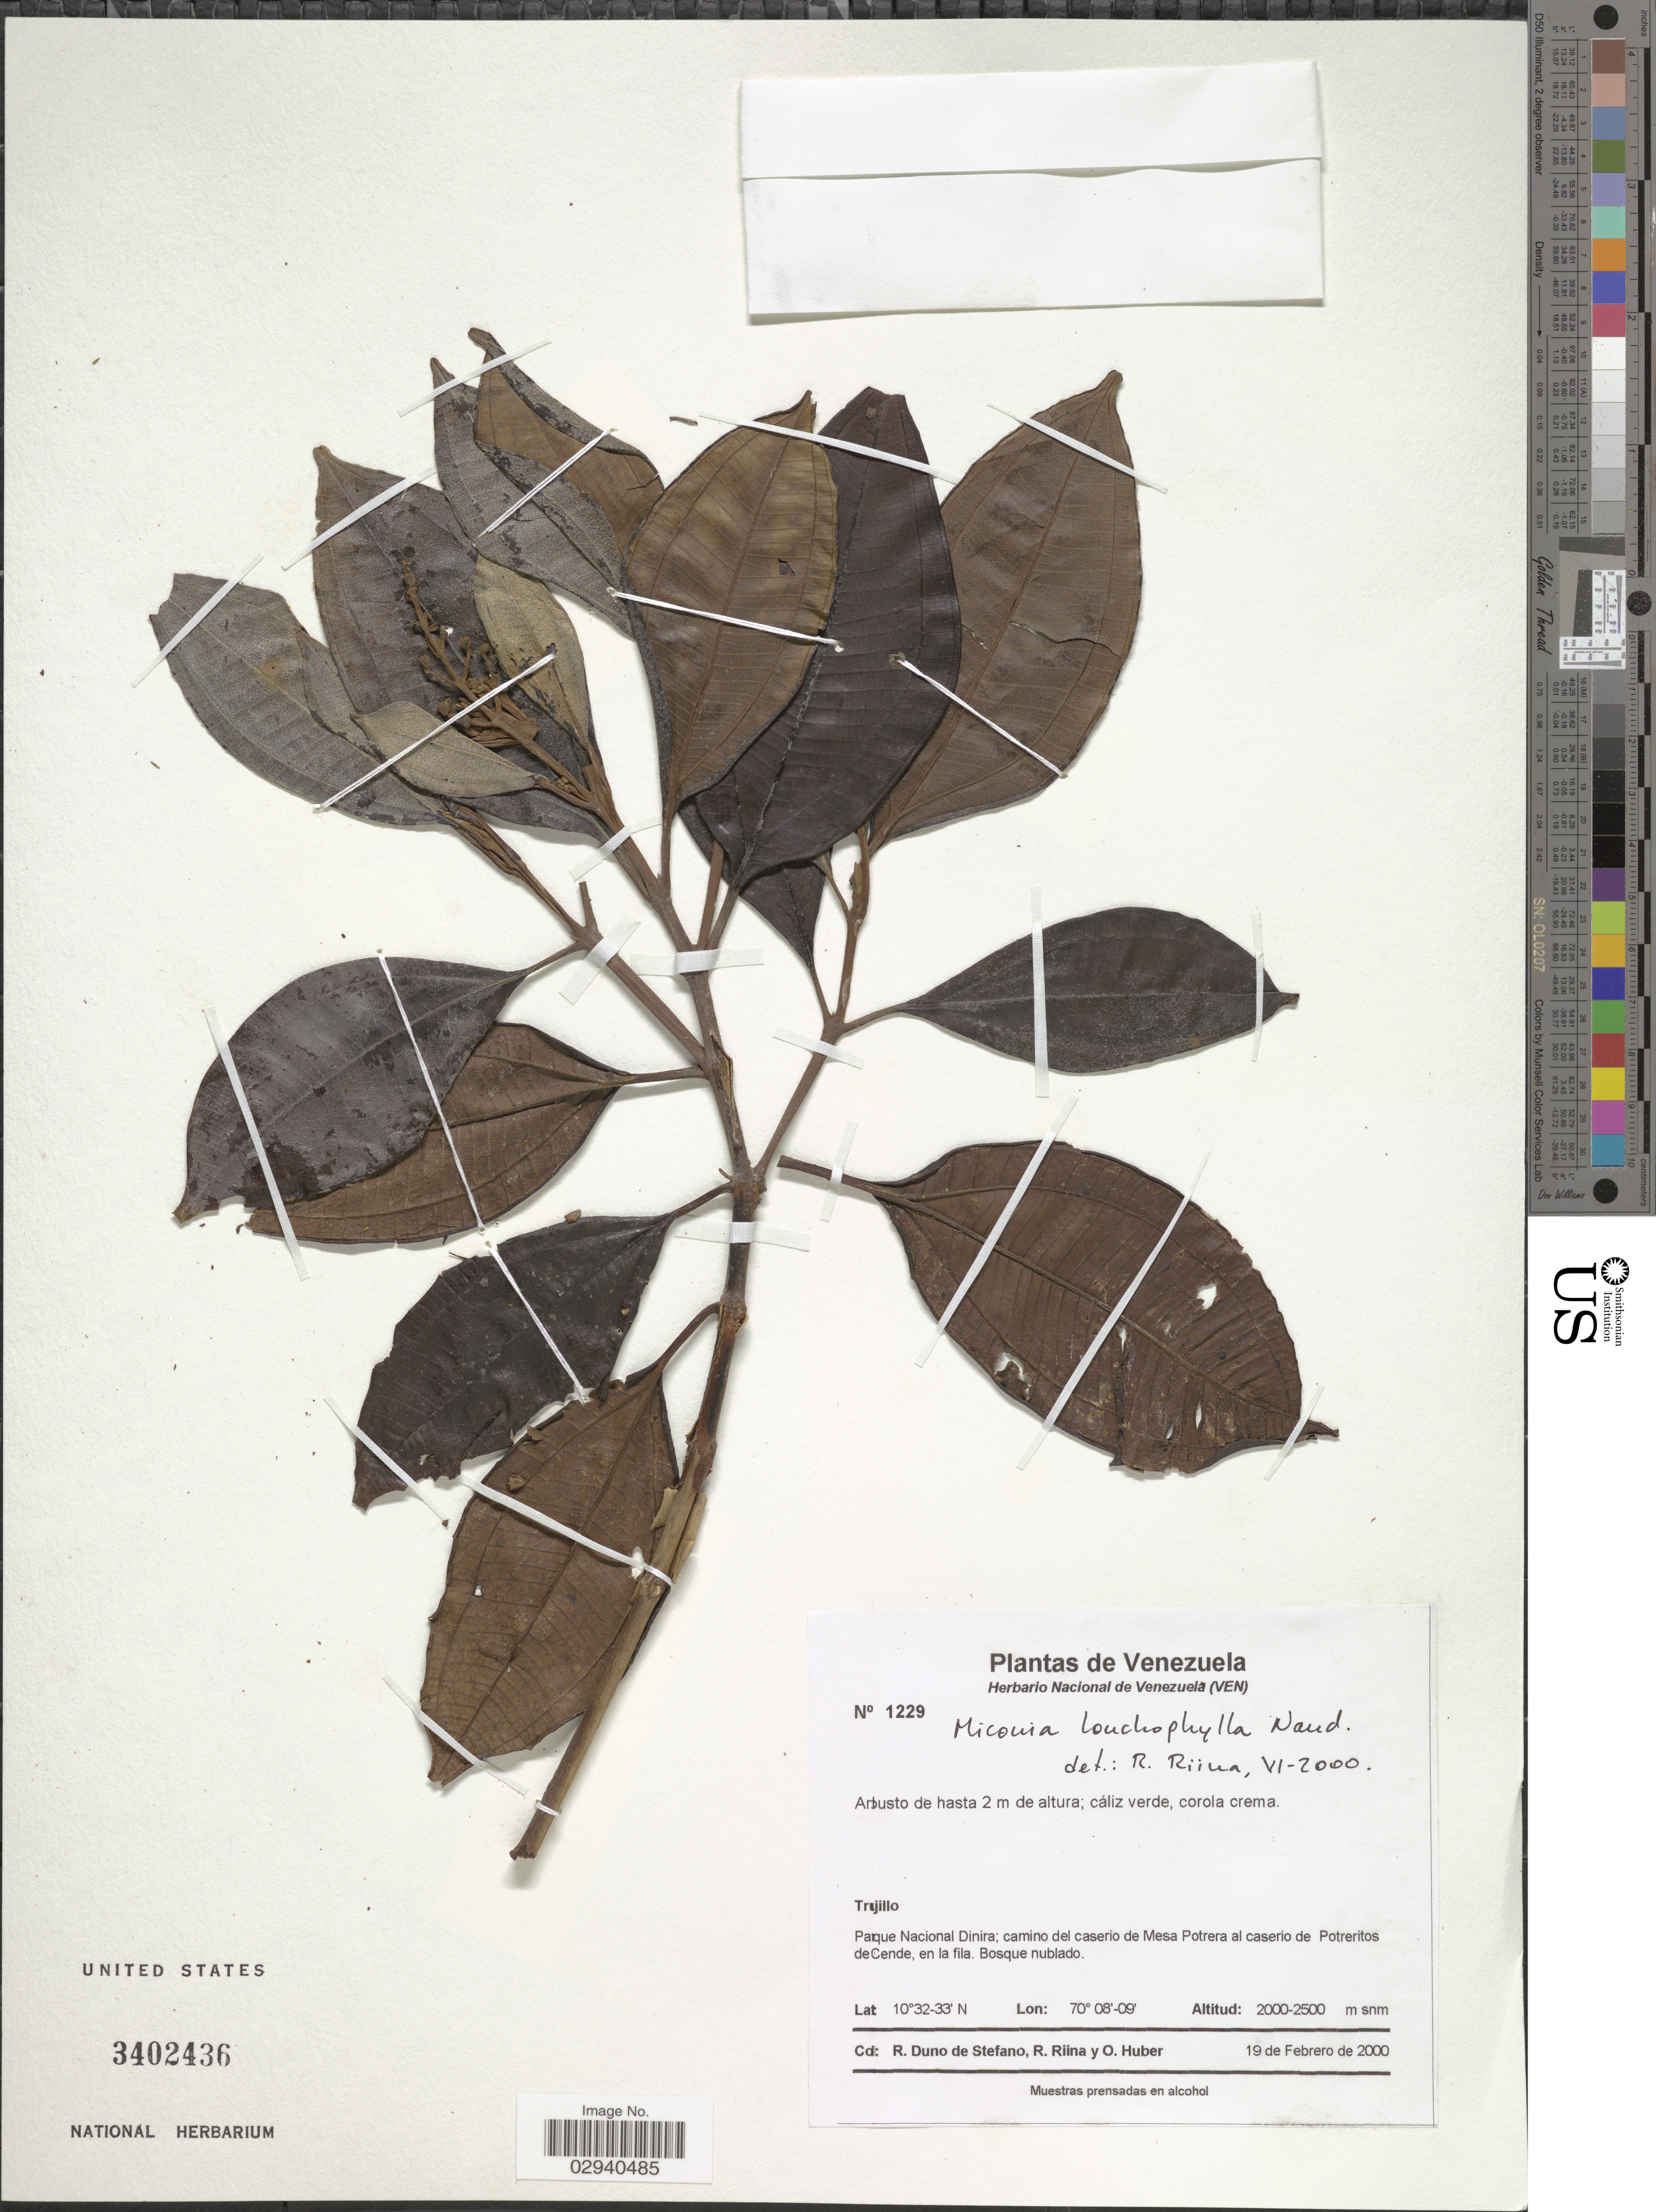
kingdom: Plantae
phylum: Tracheophyta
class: Magnoliopsida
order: Myrtales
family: Melastomataceae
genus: Miconia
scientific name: Miconia lonchophylla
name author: Naudin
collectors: R. Duno de Stefano, R. Riina & O. Huber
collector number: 1229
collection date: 2000-02-19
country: Venezuela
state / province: Trujillo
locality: Parque Nacional Dinira; camino del caserio de Mesa Portrera al caserio de Potreritos deCende, en la fila.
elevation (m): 2000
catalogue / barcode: US 3402436